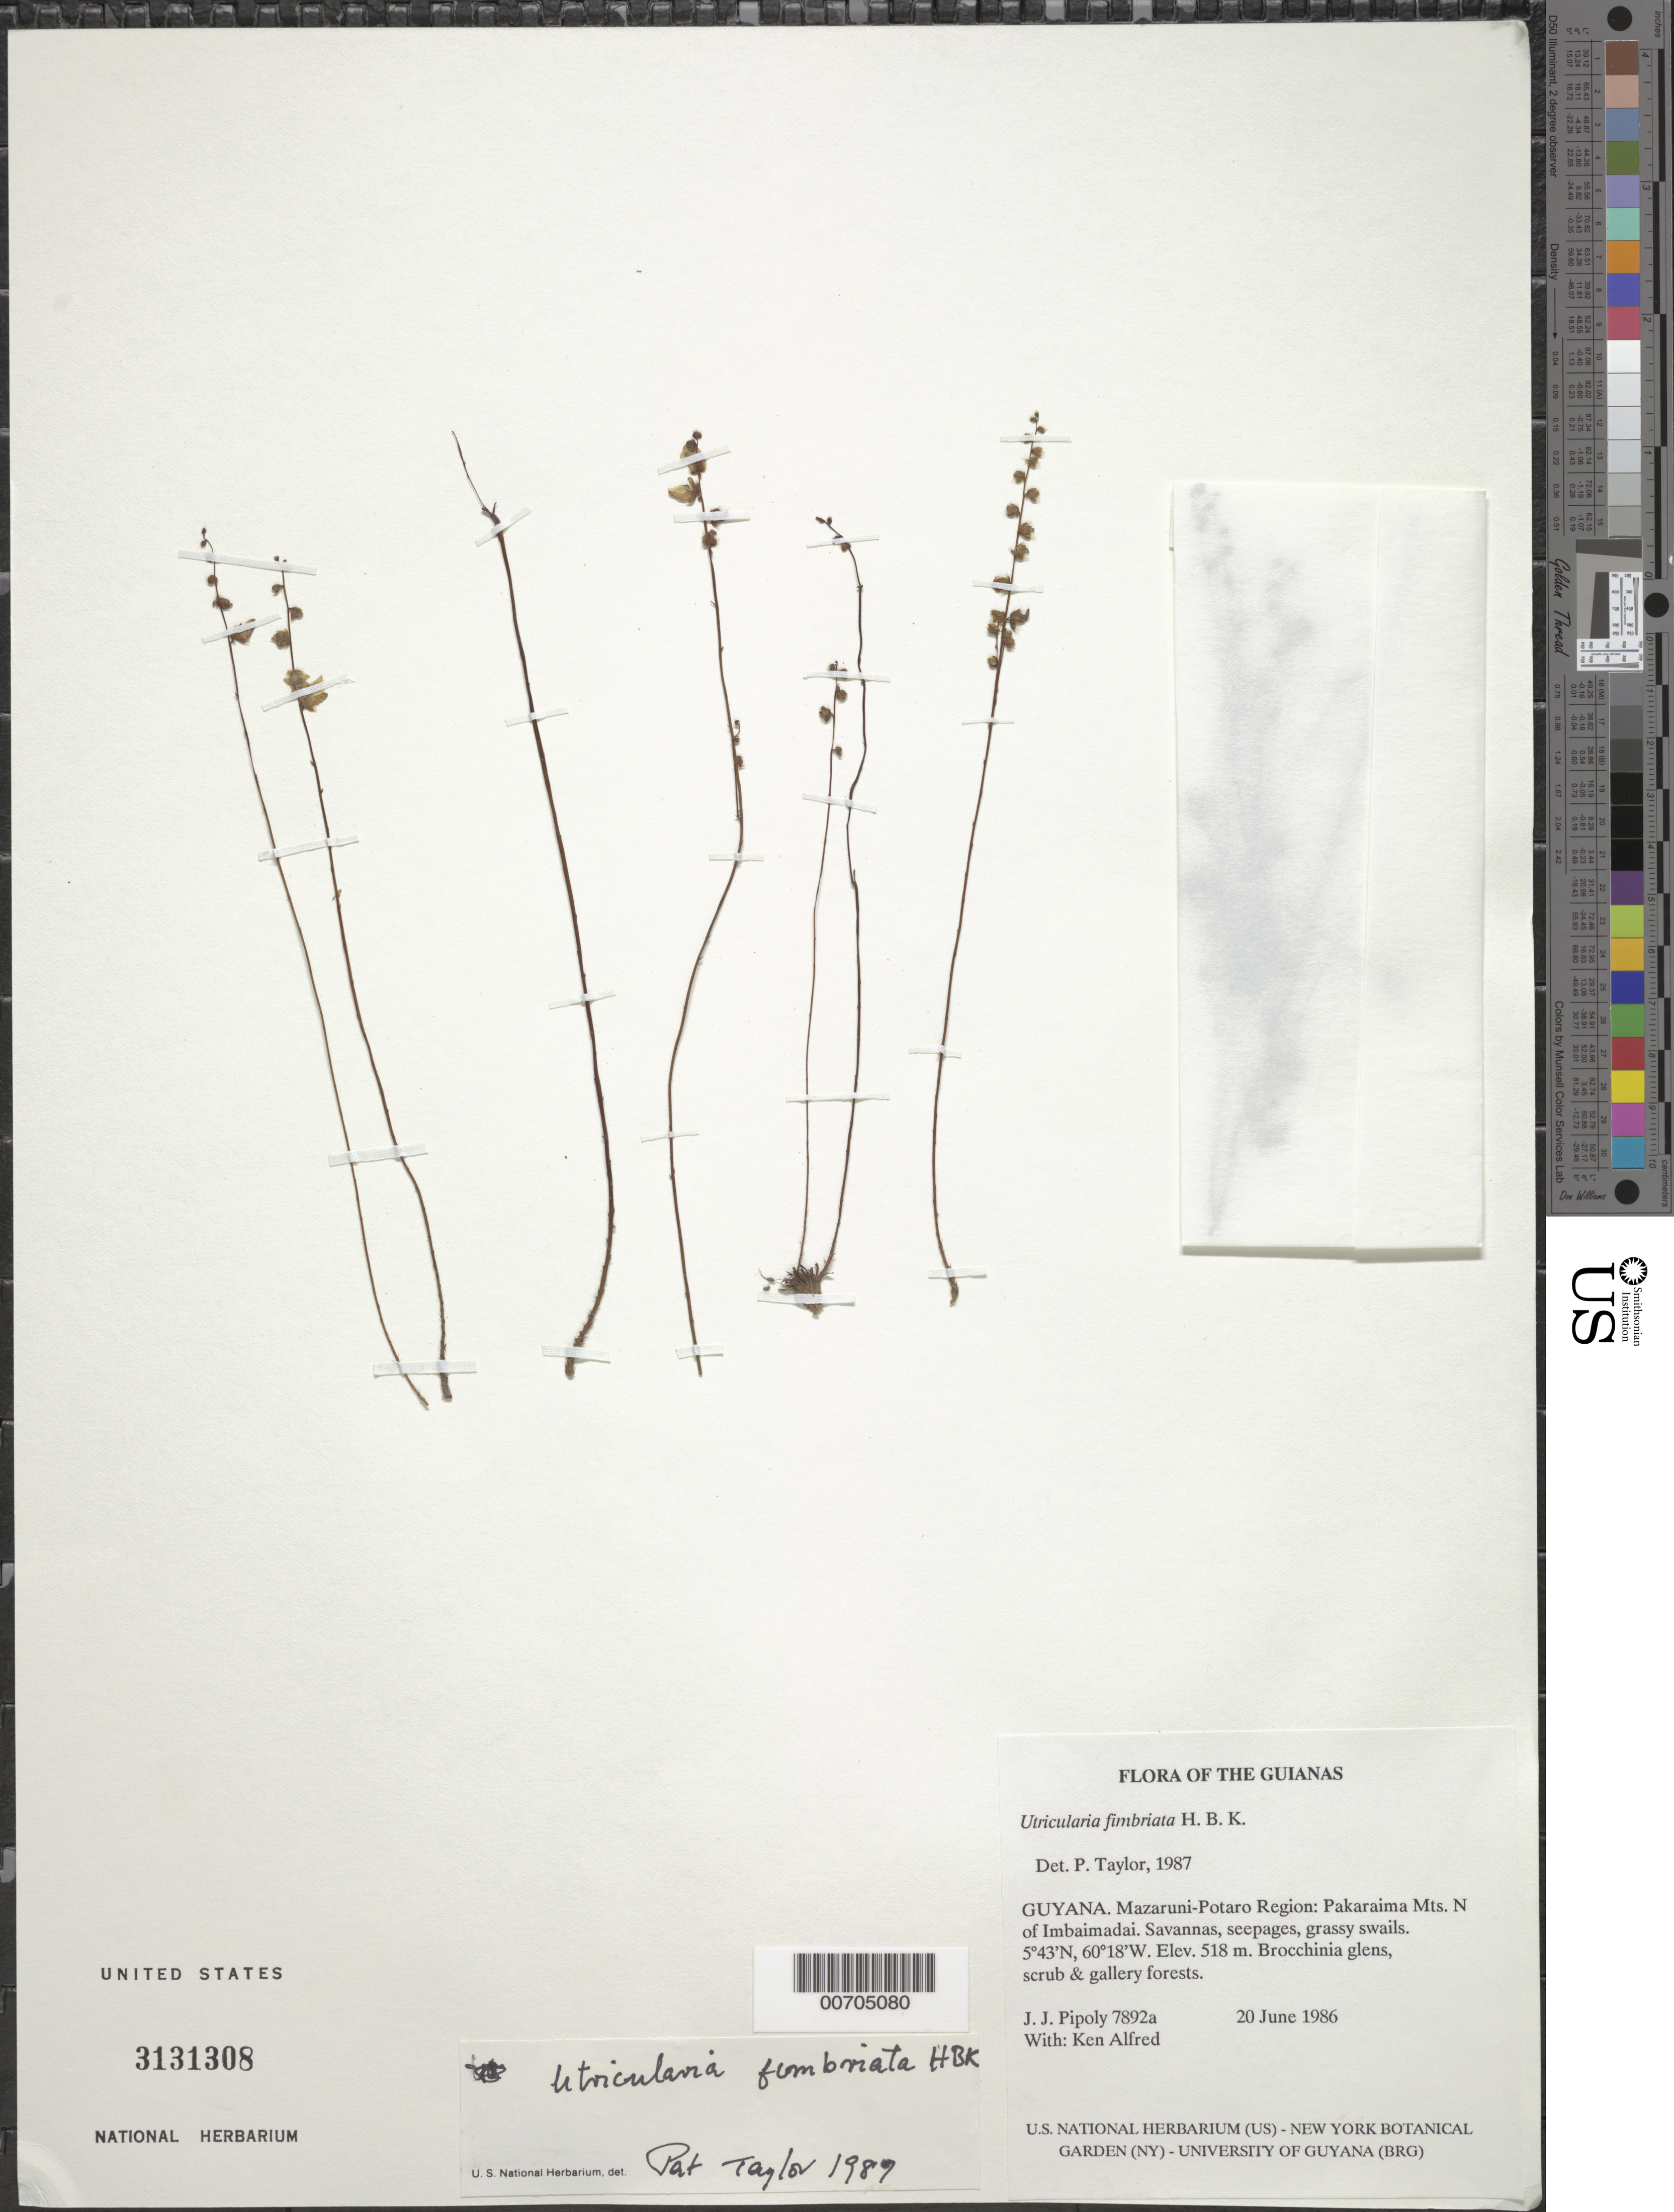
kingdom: Plantae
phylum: Tracheophyta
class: Magnoliopsida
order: Lamiales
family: Lentibulariaceae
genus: Utricularia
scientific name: Utricularia fimbriata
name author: Kunth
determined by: Taylor, P.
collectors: J. J. Pipoly & K. Alfred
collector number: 7892 a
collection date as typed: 20 June 1986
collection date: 1986-06-20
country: Guyana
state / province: Cuyuni-Mazaruni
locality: Pakaraima Mts. N of Imbaimadai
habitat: Savannas, seepages, grassy swails, Brocchinia glens, scrub & gallery forests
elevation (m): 518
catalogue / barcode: US 3131308